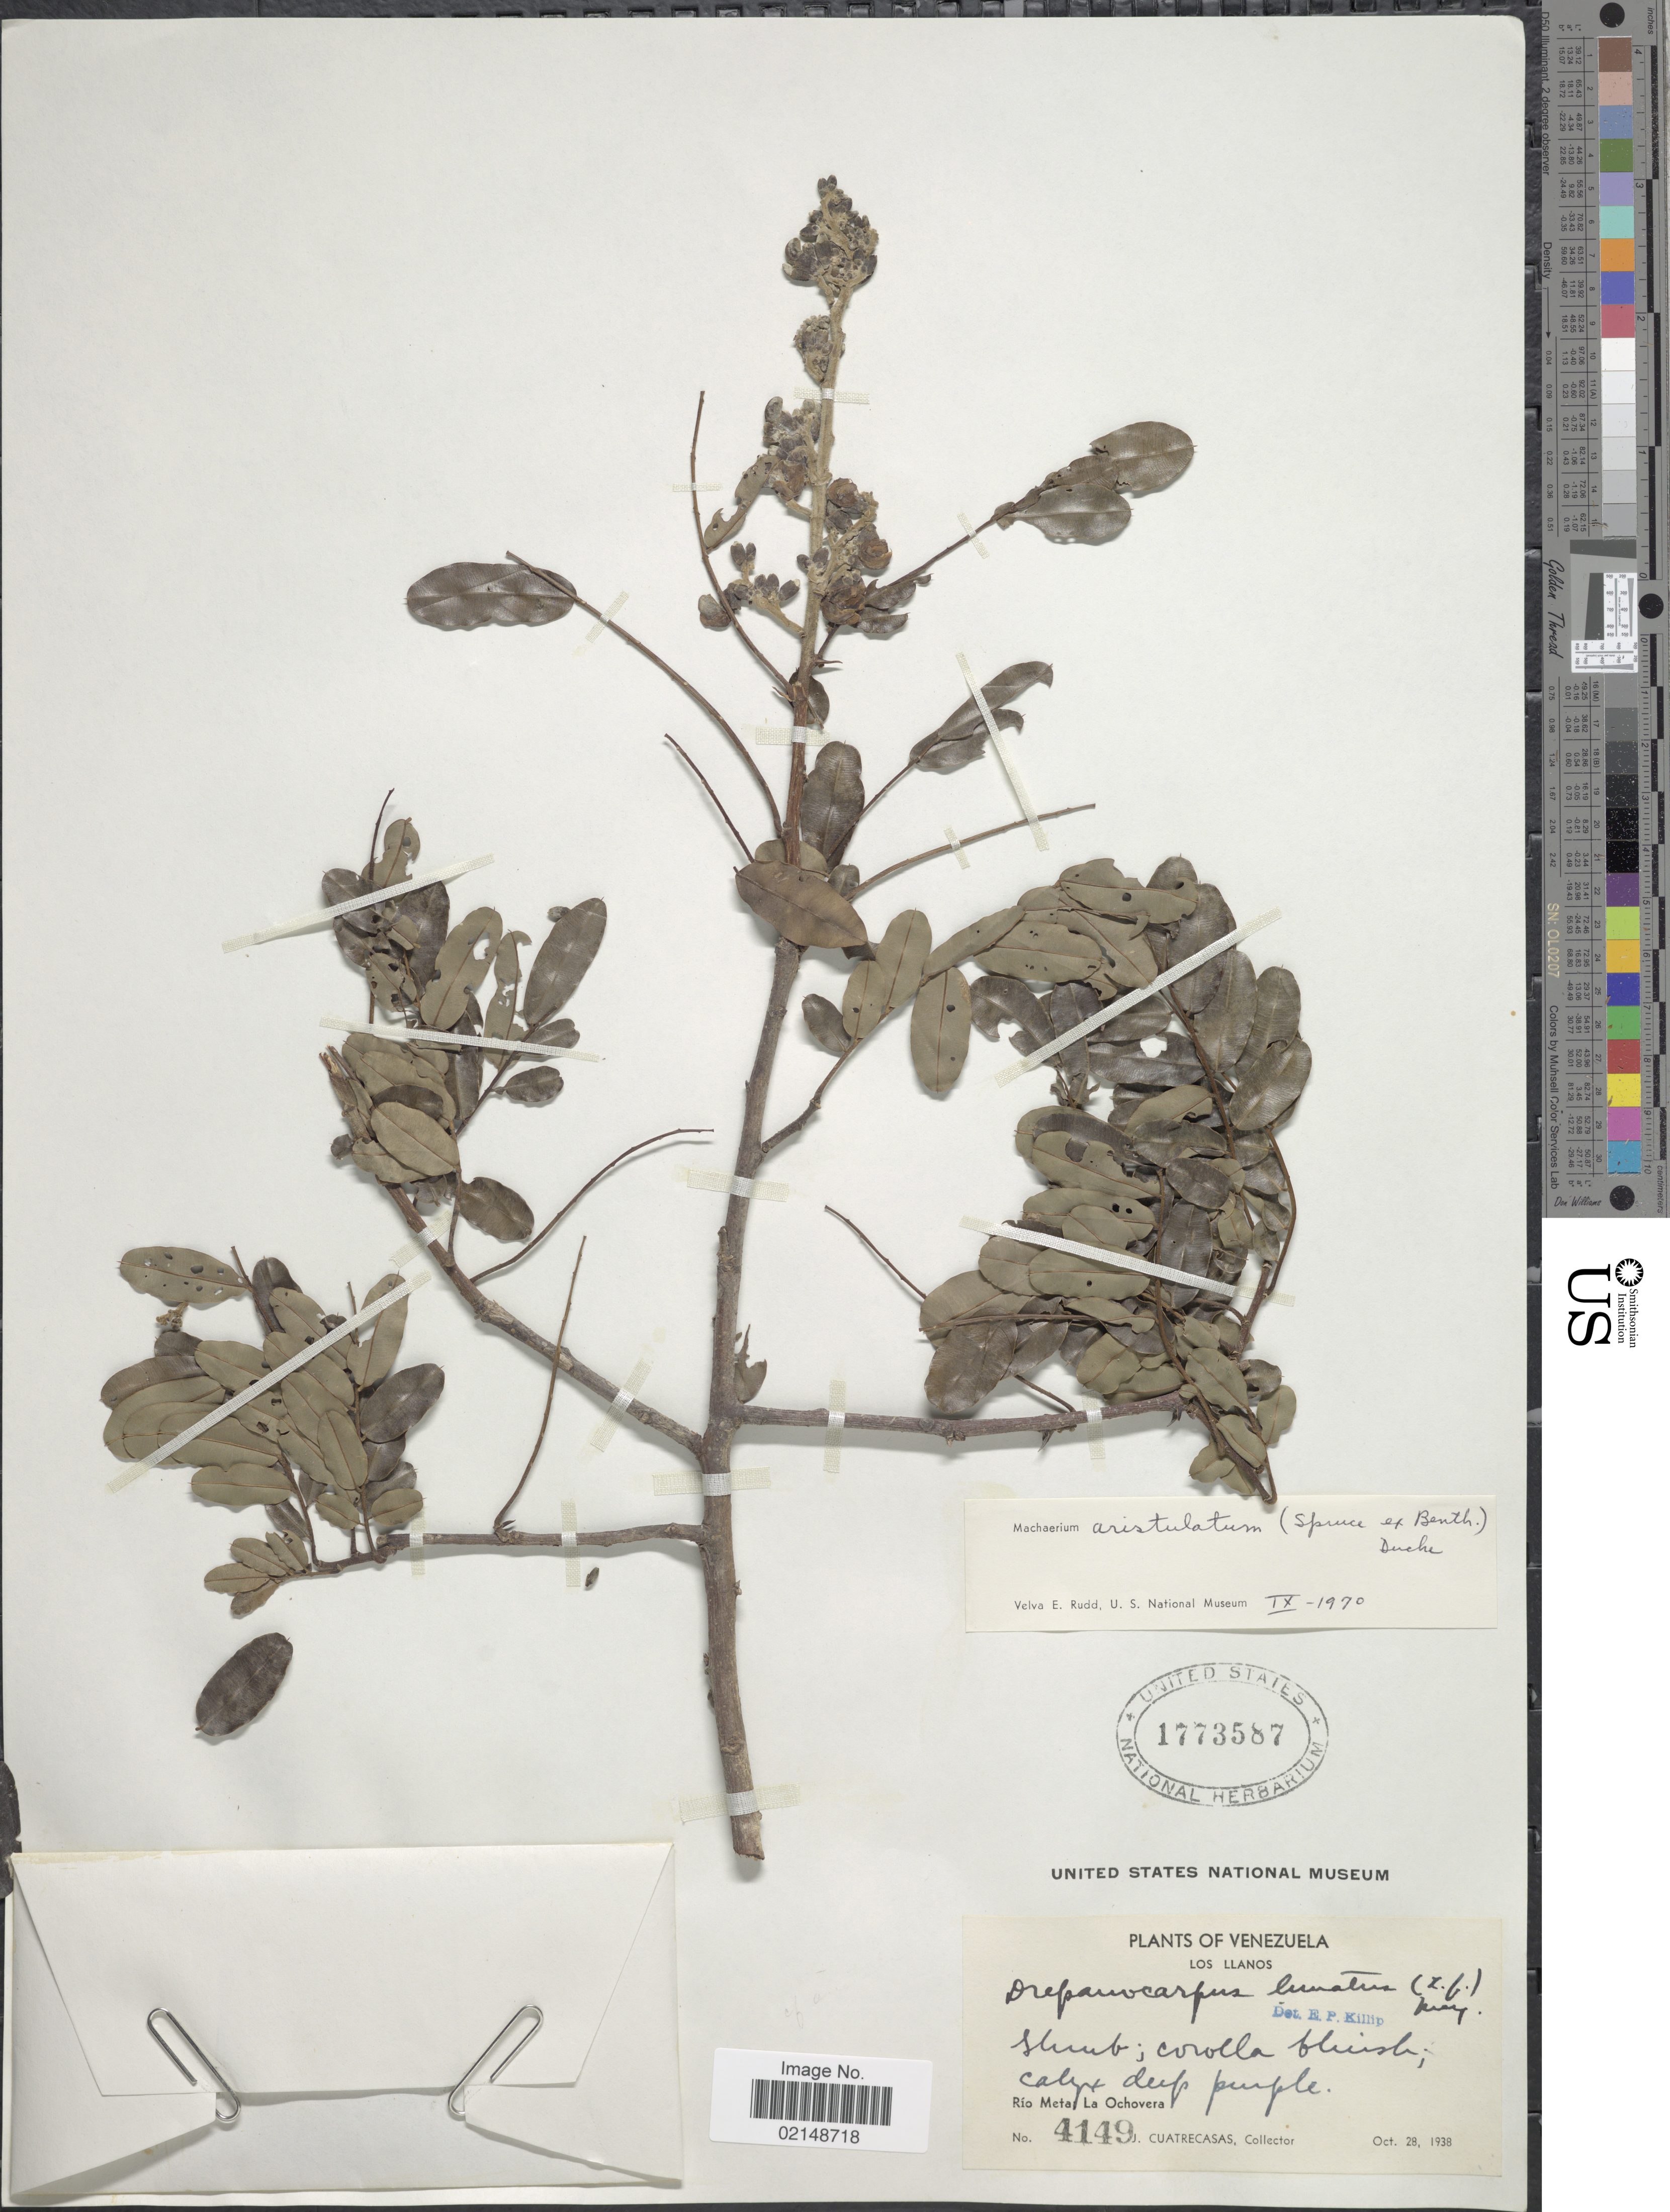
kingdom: Plantae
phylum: Tracheophyta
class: Magnoliopsida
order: Fabales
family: Fabaceae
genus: Machaerium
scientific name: Machaerium aristulatum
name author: (Spruce ex Benth.) Duckee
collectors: J. Cuatrecasas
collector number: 4149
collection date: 1938-10-28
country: Venezuela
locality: Los Llanos, Rio Meta, La Ochovera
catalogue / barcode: US 1773587